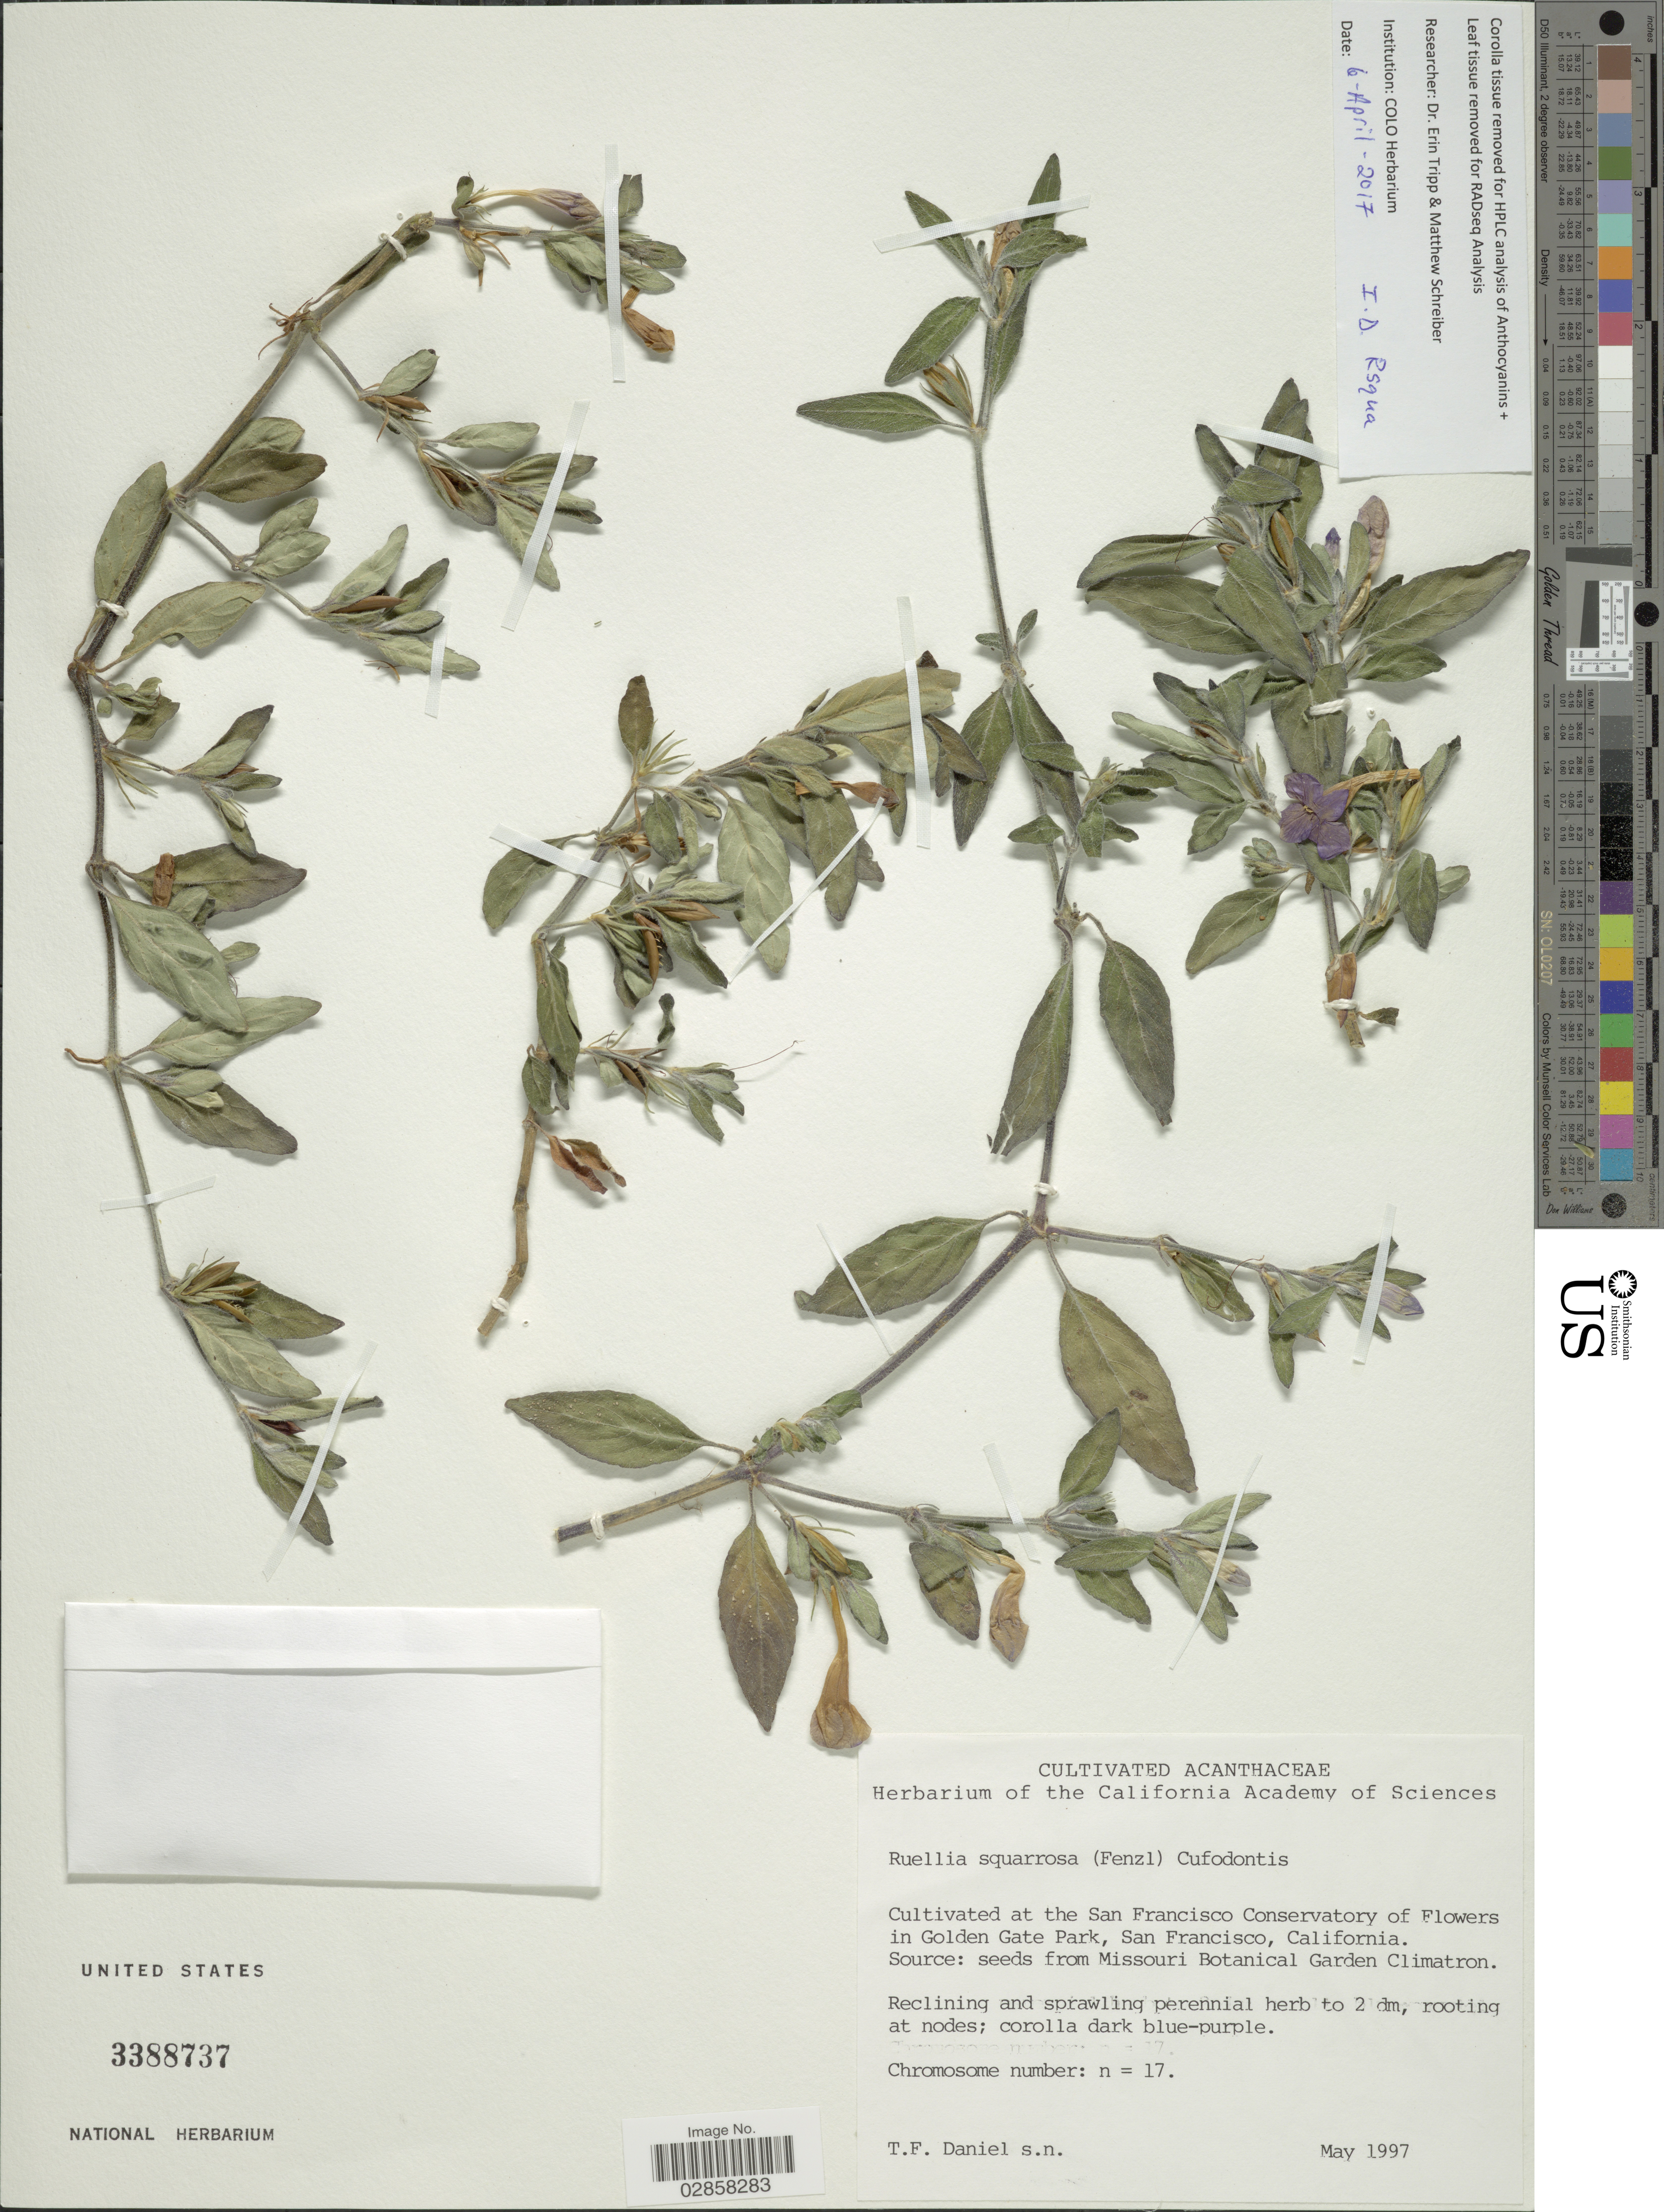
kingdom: Plantae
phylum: Tracheophyta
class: Magnoliopsida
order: Lamiales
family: Acanthaceae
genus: Ruellia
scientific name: Ruellia squarrosa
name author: Fenzl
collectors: T. F. Daniel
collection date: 1997-05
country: United States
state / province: California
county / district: San Francisco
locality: At the San Francisco Conservatory of Flowers in Golden Gate Park, San Francisco.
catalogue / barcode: US 3388737